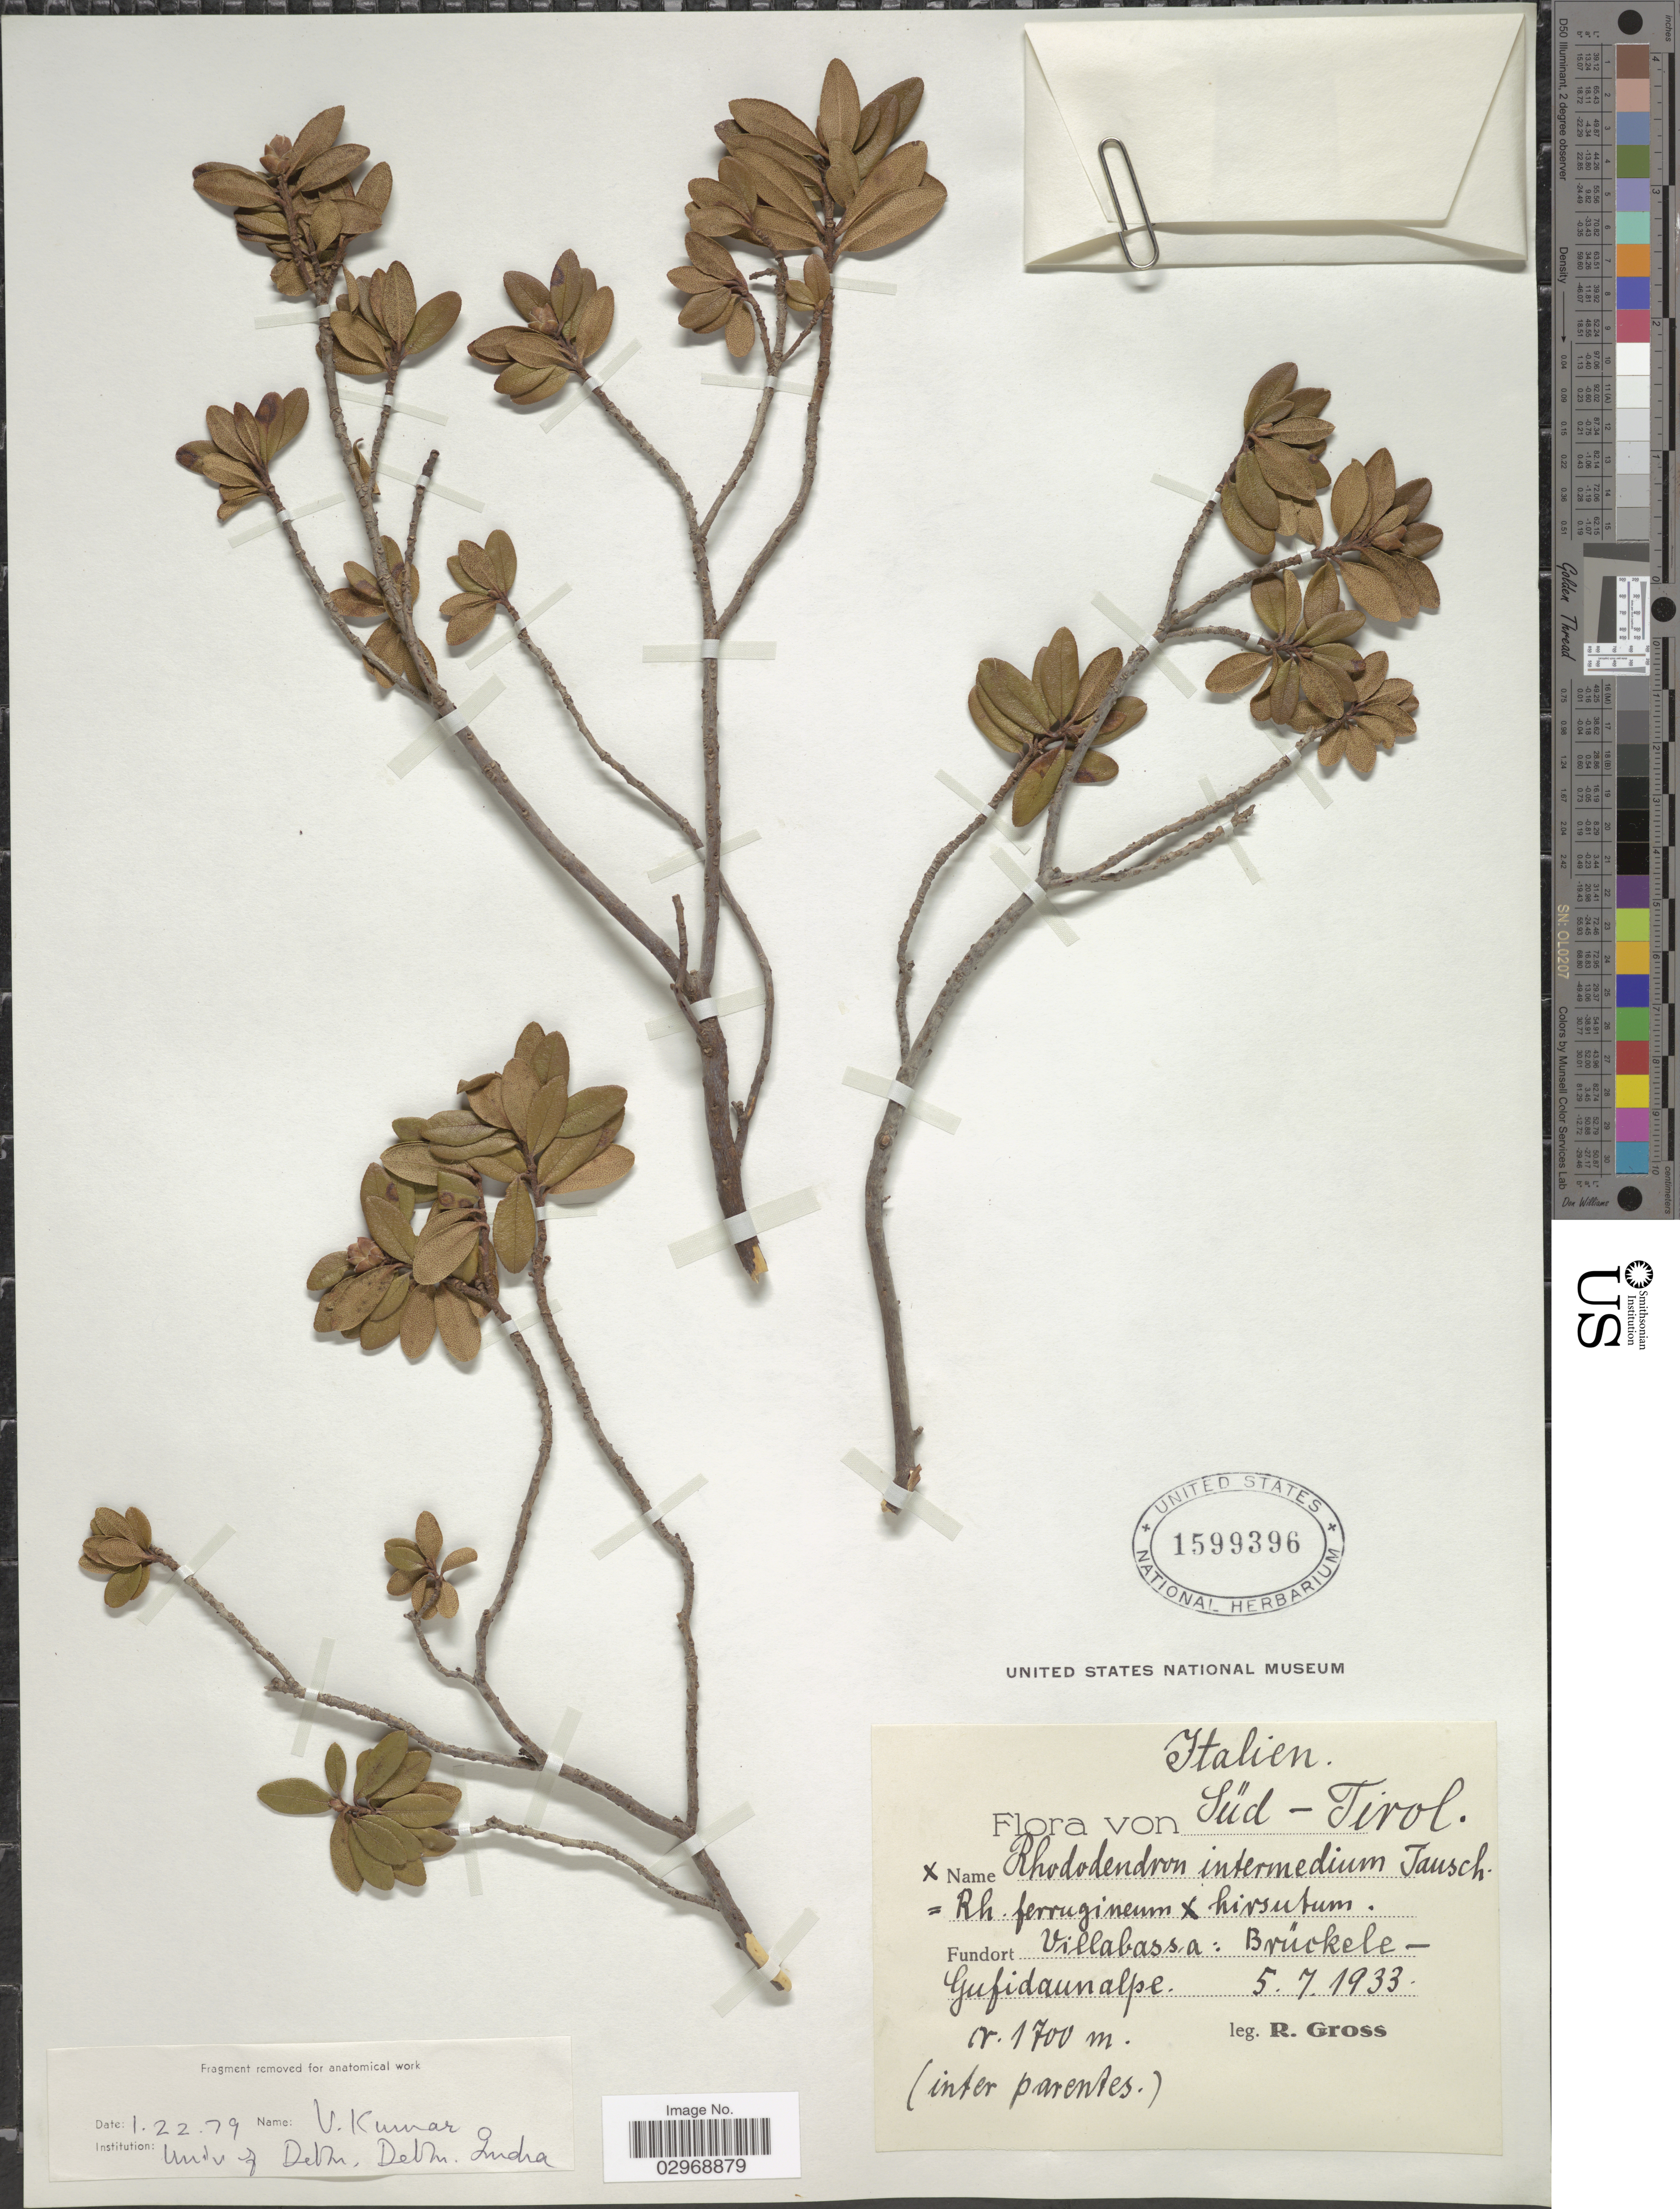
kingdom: Plantae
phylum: Tracheophyta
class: Magnoliopsida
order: Ericales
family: Ericaceae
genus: Rhododendron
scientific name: Rhododendron x intermedium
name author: Tausch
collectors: R. Gross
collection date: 1933-07-05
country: Italy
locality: Italien. Süd - Tirol. Villabassa: Brückele-Gufidaunalpe.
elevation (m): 1700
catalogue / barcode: US 1599396